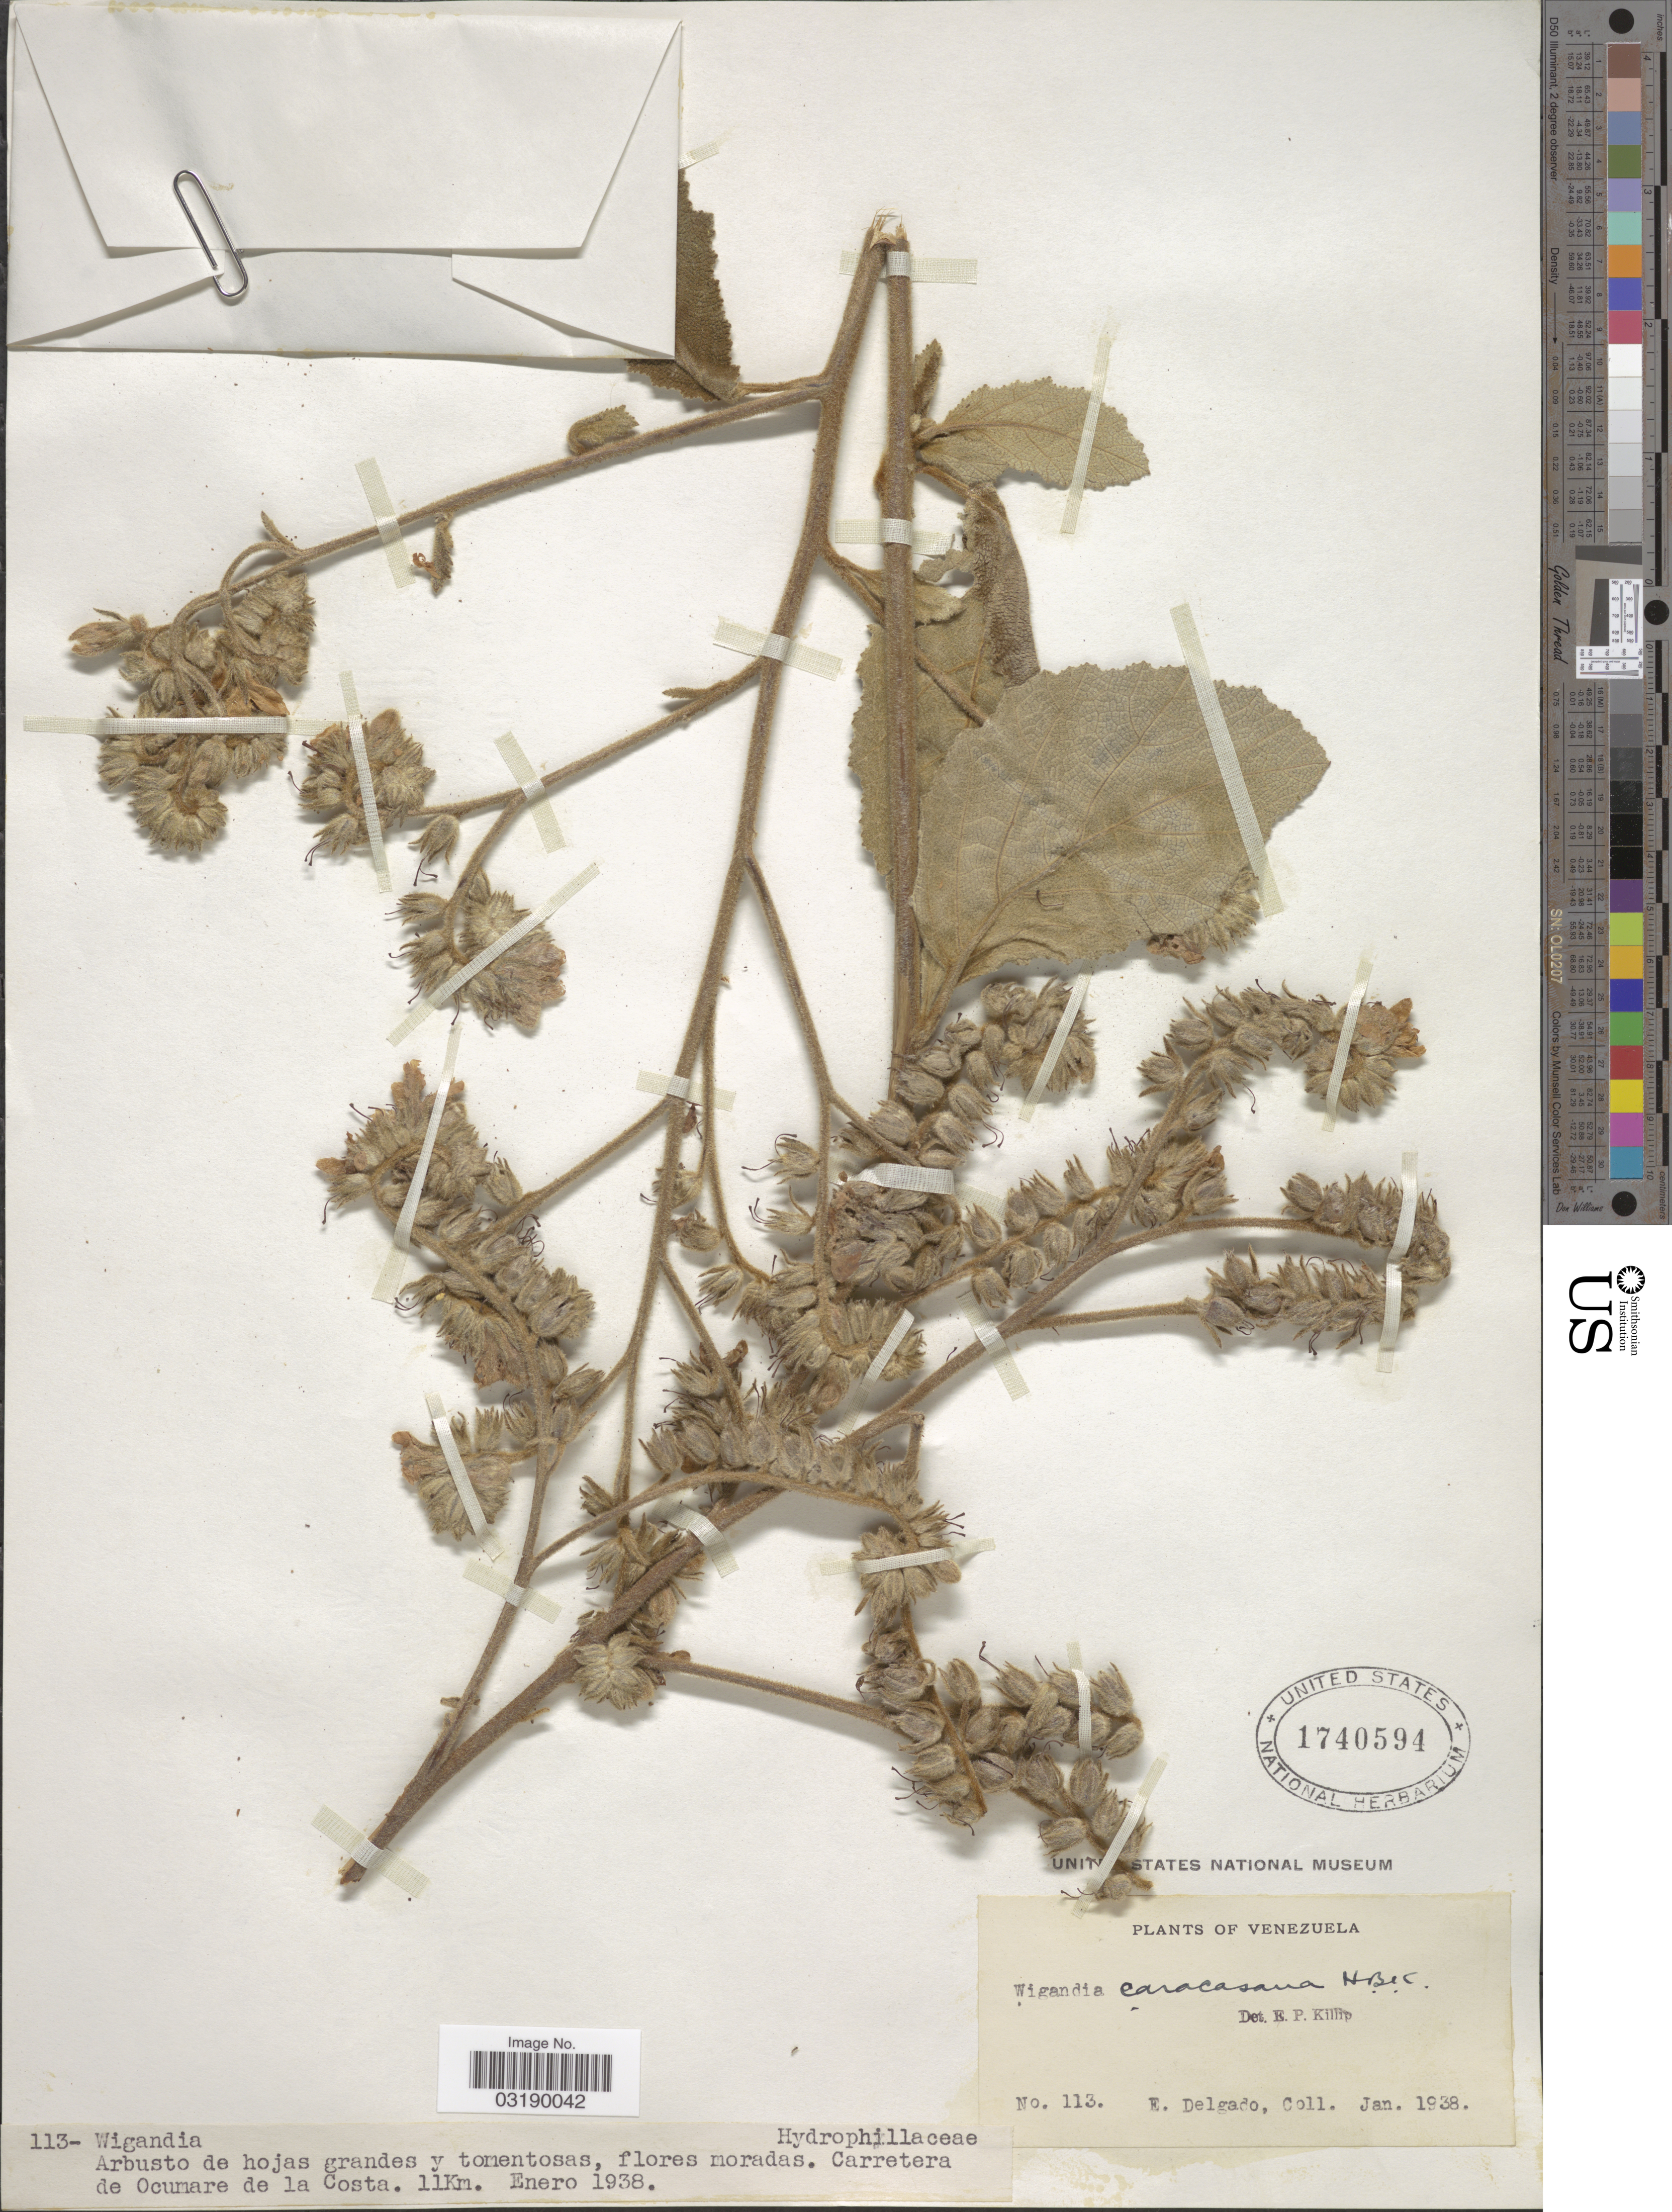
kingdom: Plantae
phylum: Tracheophyta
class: Magnoliopsida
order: Boraginales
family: Namaceae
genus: Wigandia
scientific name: Wigandia caracasana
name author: Kunth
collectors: E. Delgado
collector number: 113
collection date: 1938-01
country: Venezuela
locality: Carretera de Ocumare de la Costa. 11 km.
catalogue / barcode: US 1740594